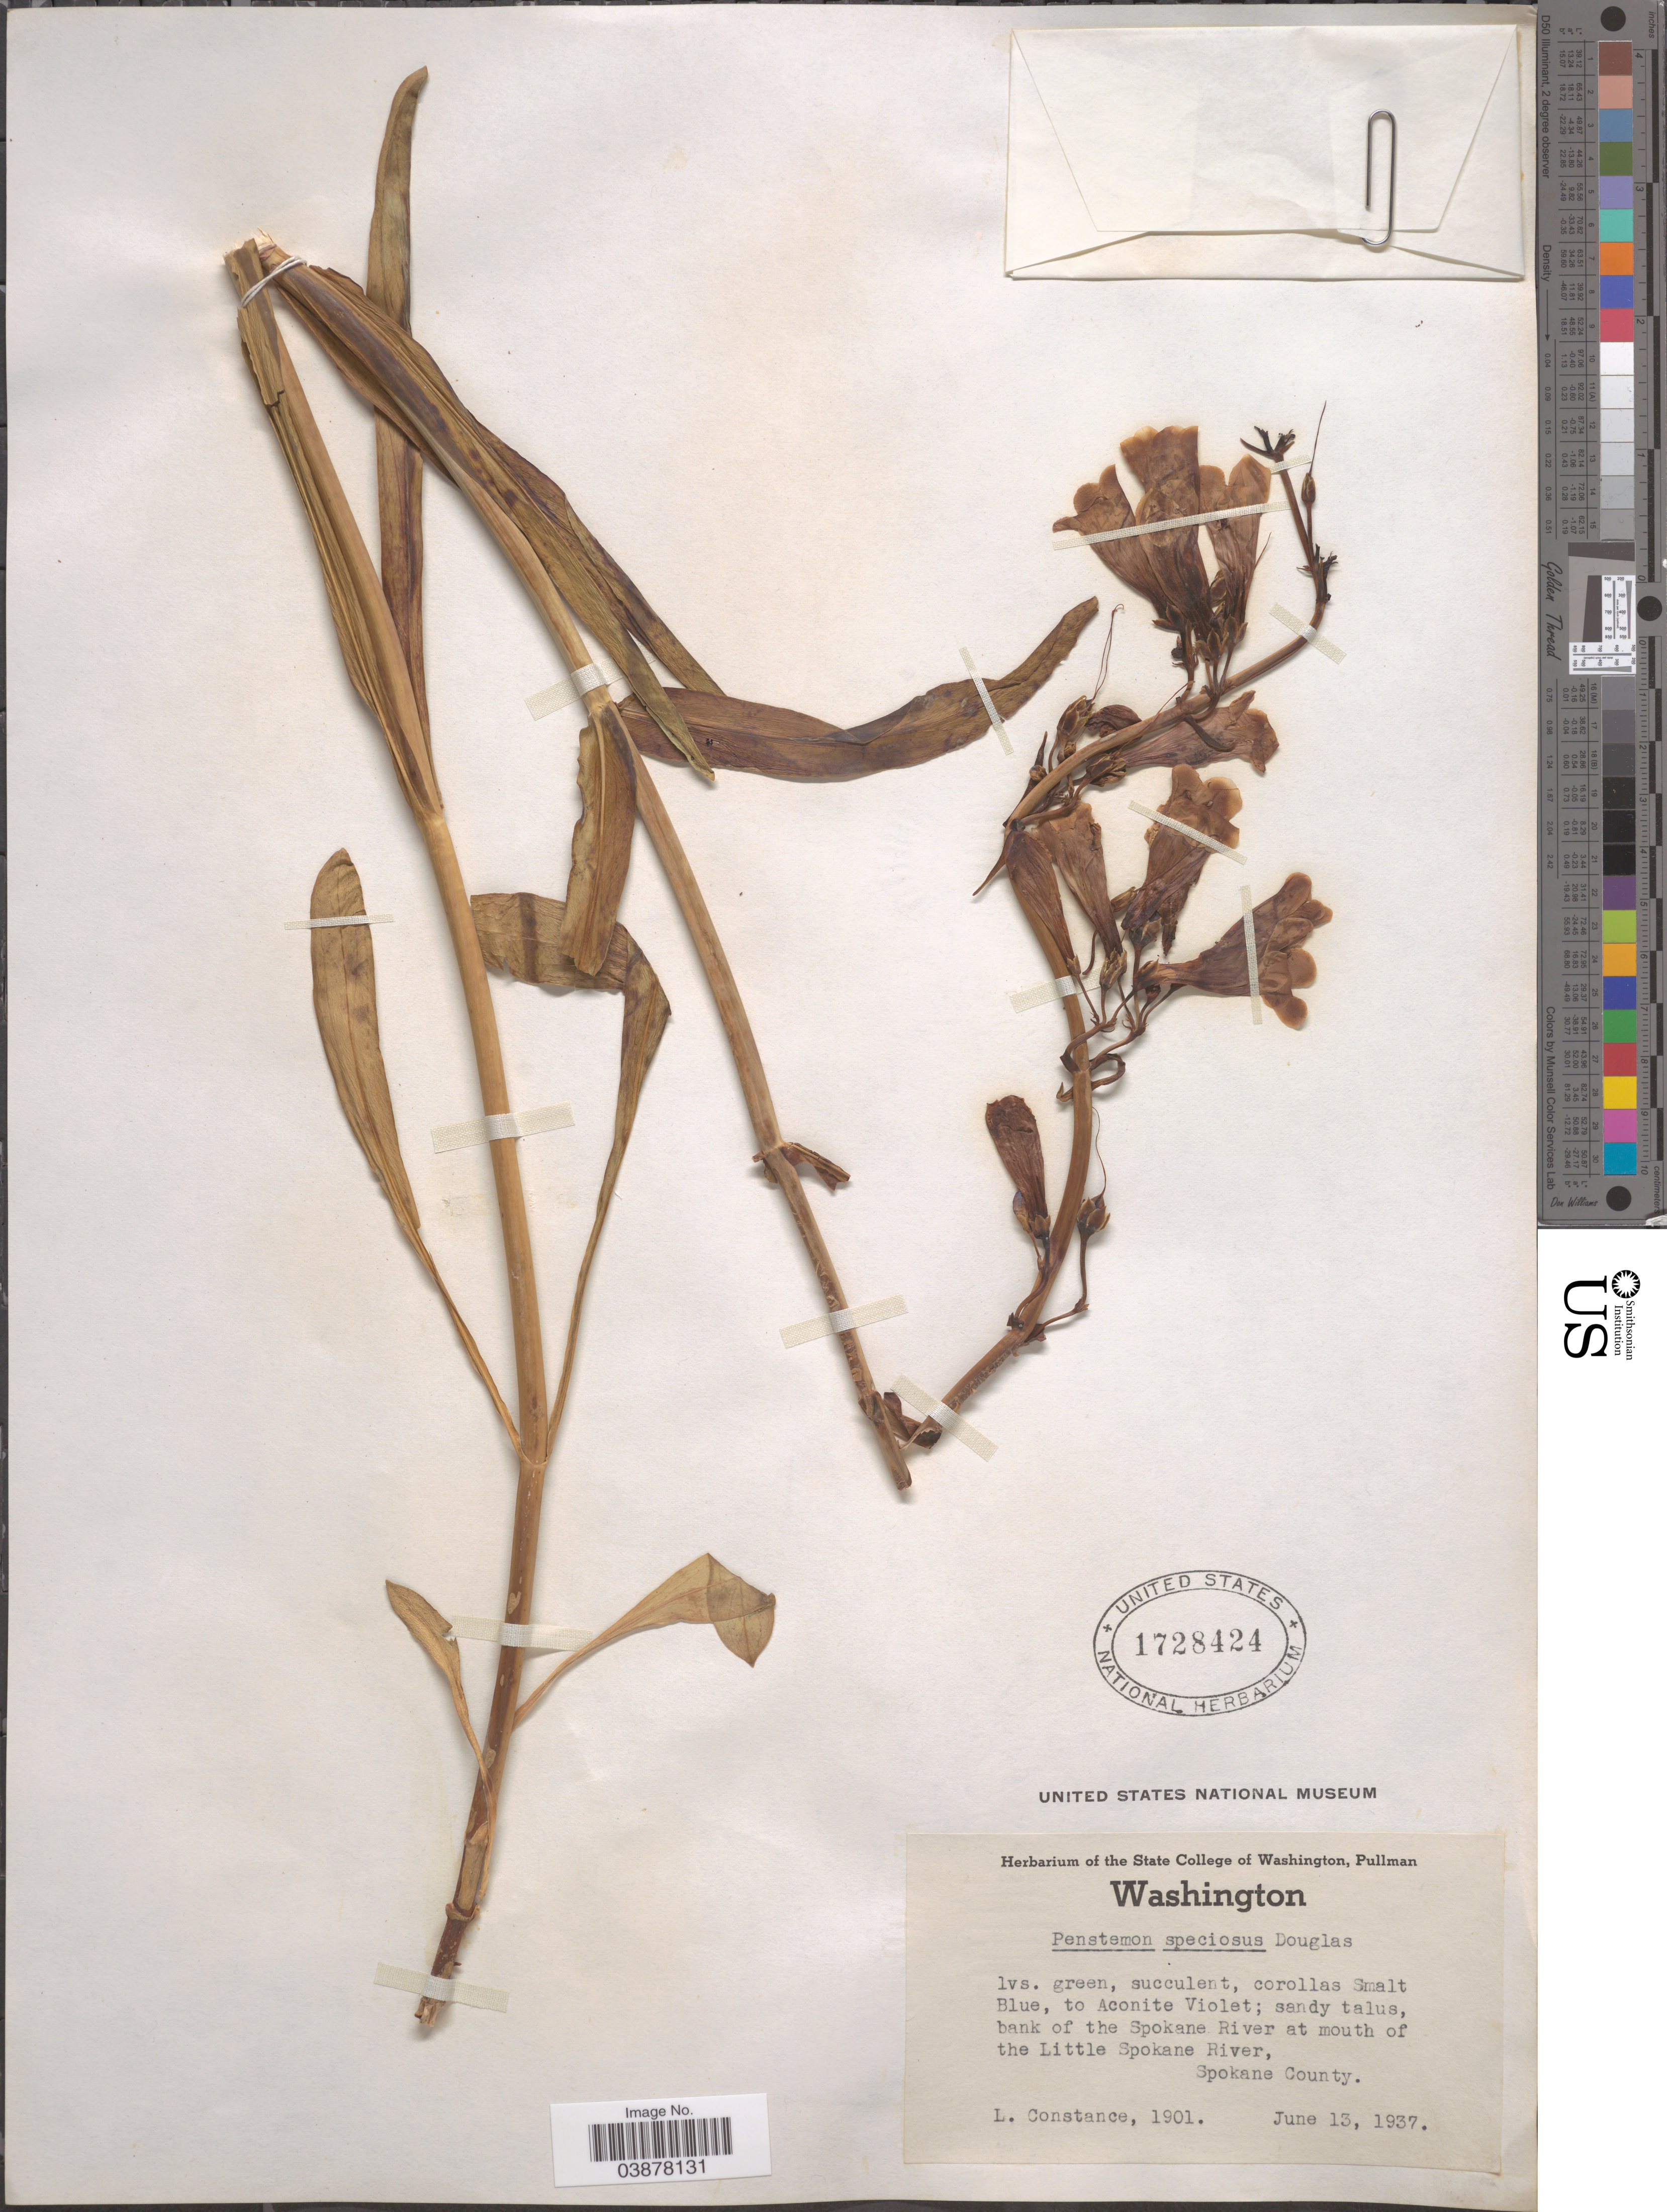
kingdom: Plantae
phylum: Tracheophyta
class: Magnoliopsida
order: Lamiales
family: Plantaginaceae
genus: Penstemon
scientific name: Penstemon speciosus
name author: Douglas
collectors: L. Constance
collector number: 1901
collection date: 1937-06-13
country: United States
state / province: Washington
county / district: Spokane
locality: Bank of the Spokane River at mouth of the Little Spokane River, Spokane County.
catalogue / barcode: US 1728424